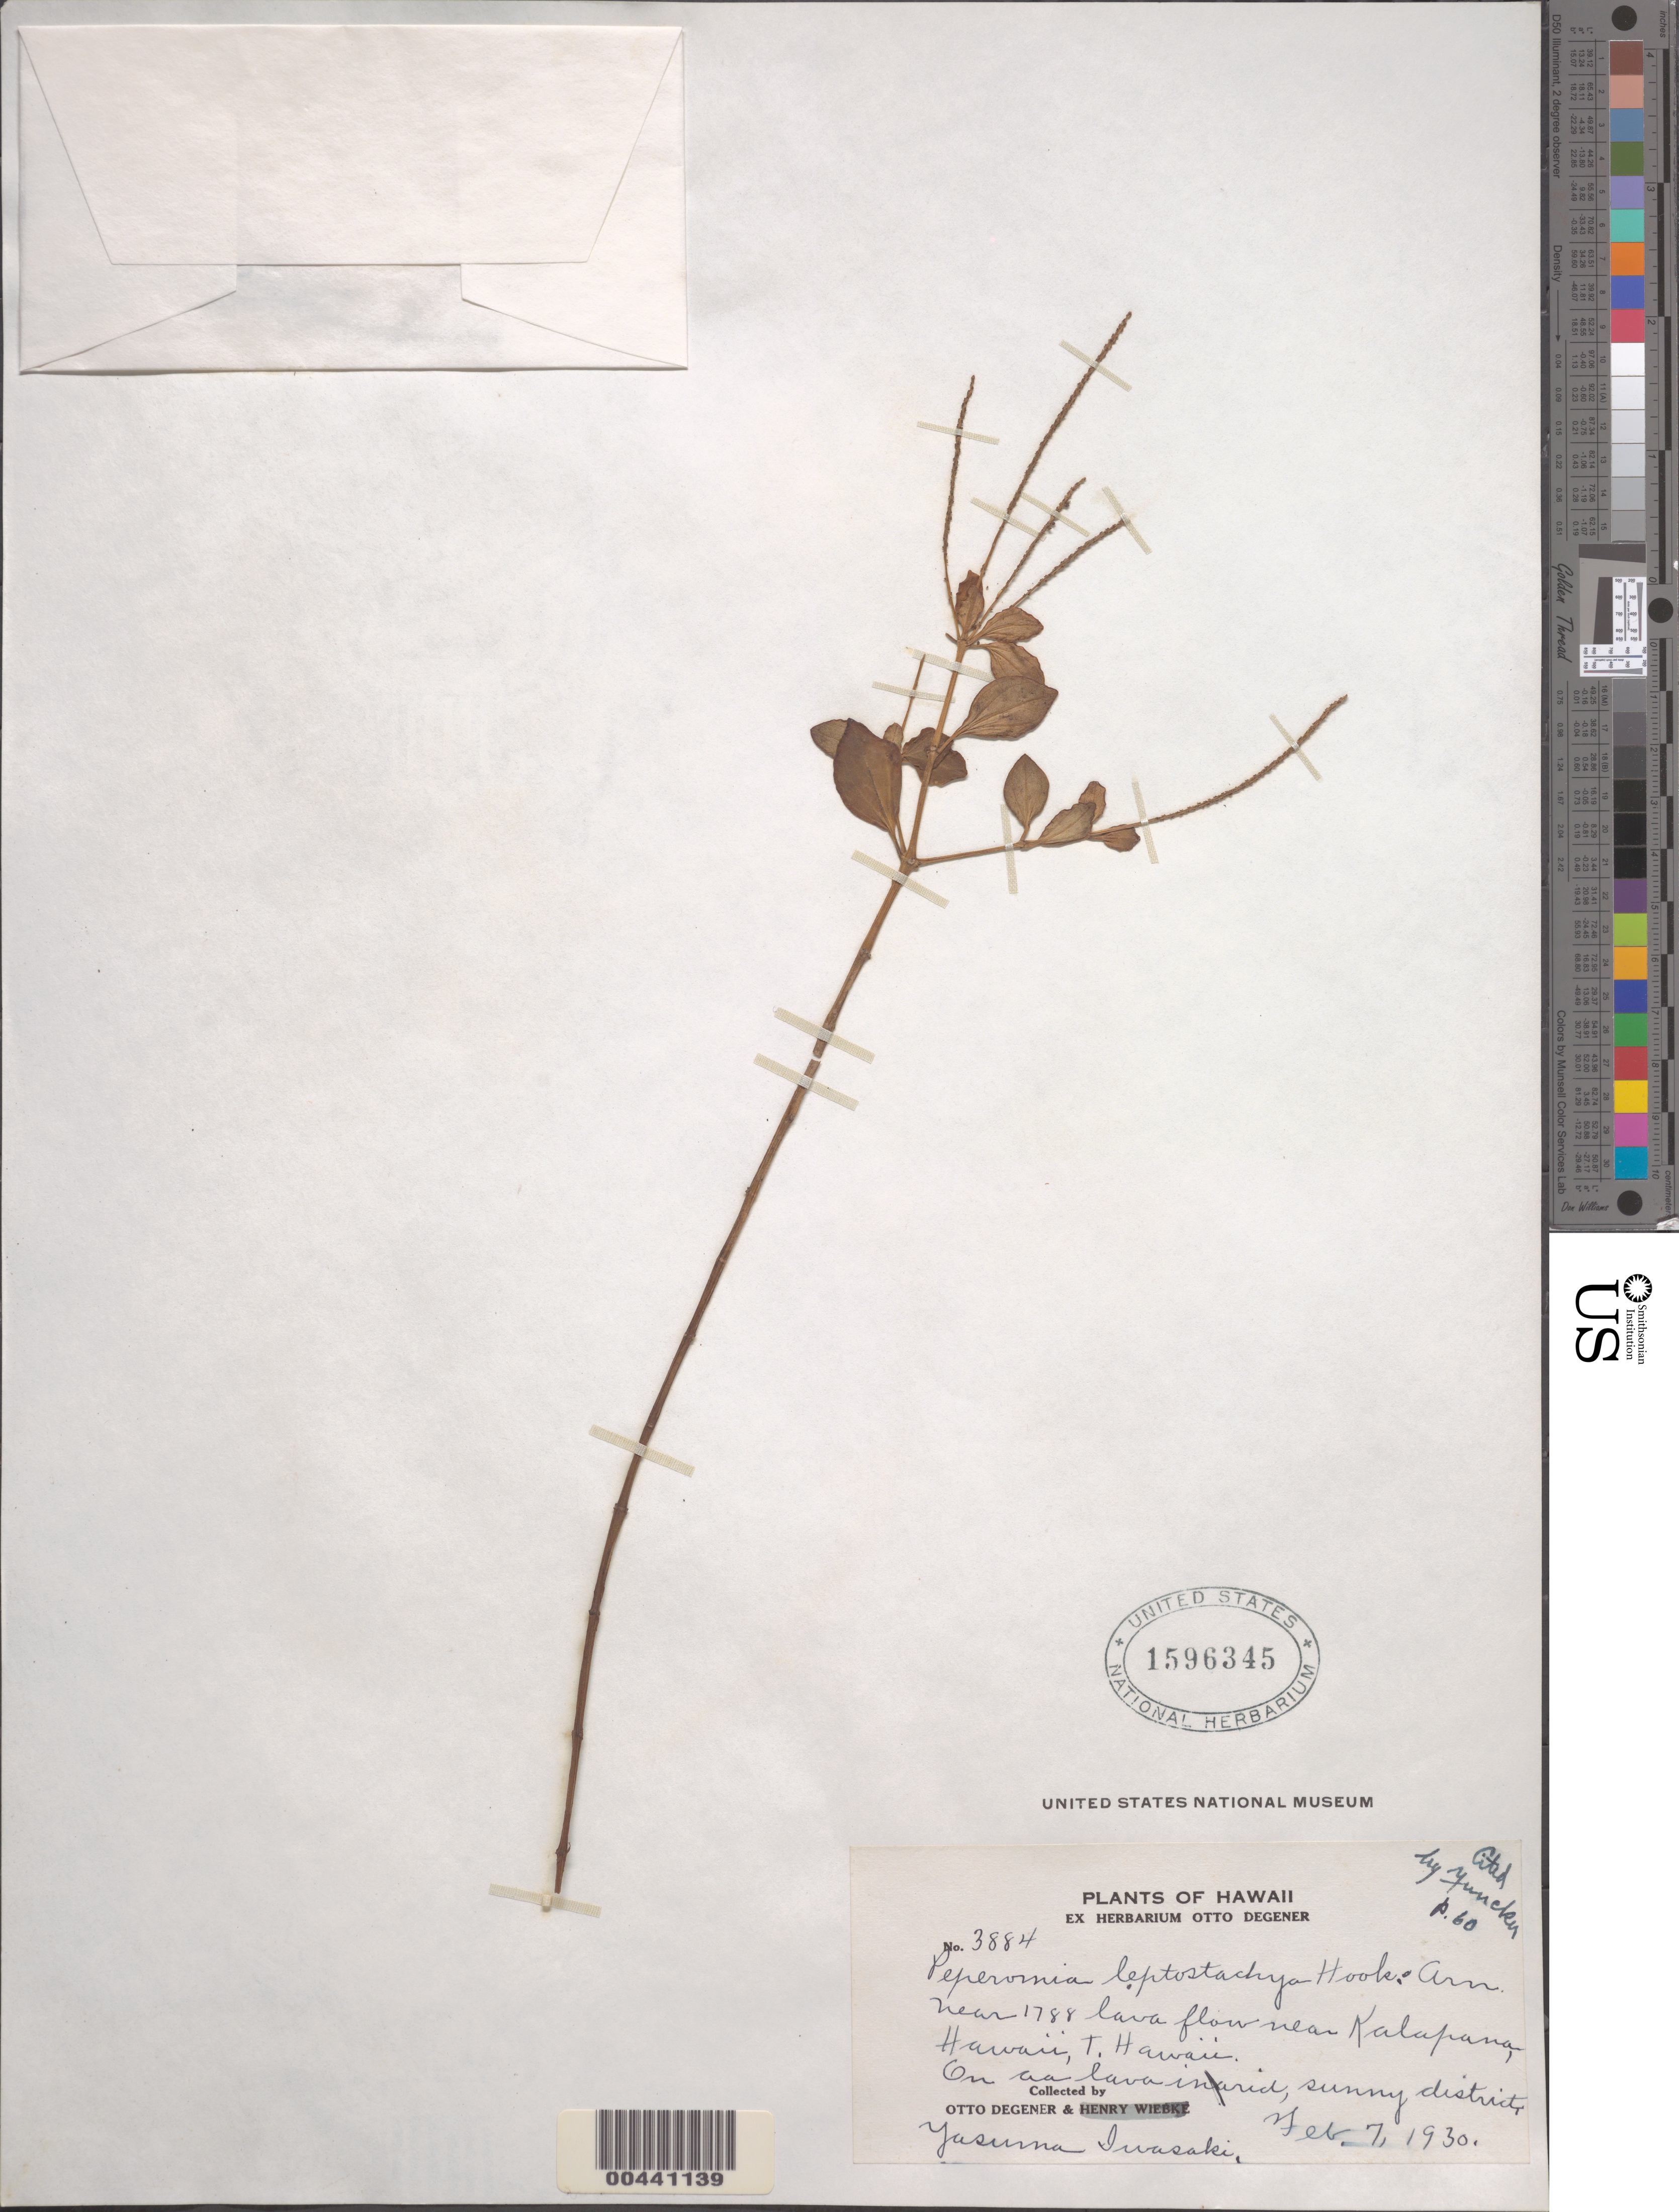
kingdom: Plantae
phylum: Tracheophyta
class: Magnoliopsida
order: Piperales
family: Piperaceae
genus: Peperomia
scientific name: Peperomia leptostachya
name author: Hook. & Arn.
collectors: Y. Iwasaki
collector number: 3884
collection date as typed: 7 Feb 1930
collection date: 1930-02-07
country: United States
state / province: Hawaii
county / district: Hawaii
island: Hawaii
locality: Near 1788 lava flow near Kalapana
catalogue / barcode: US 1596345